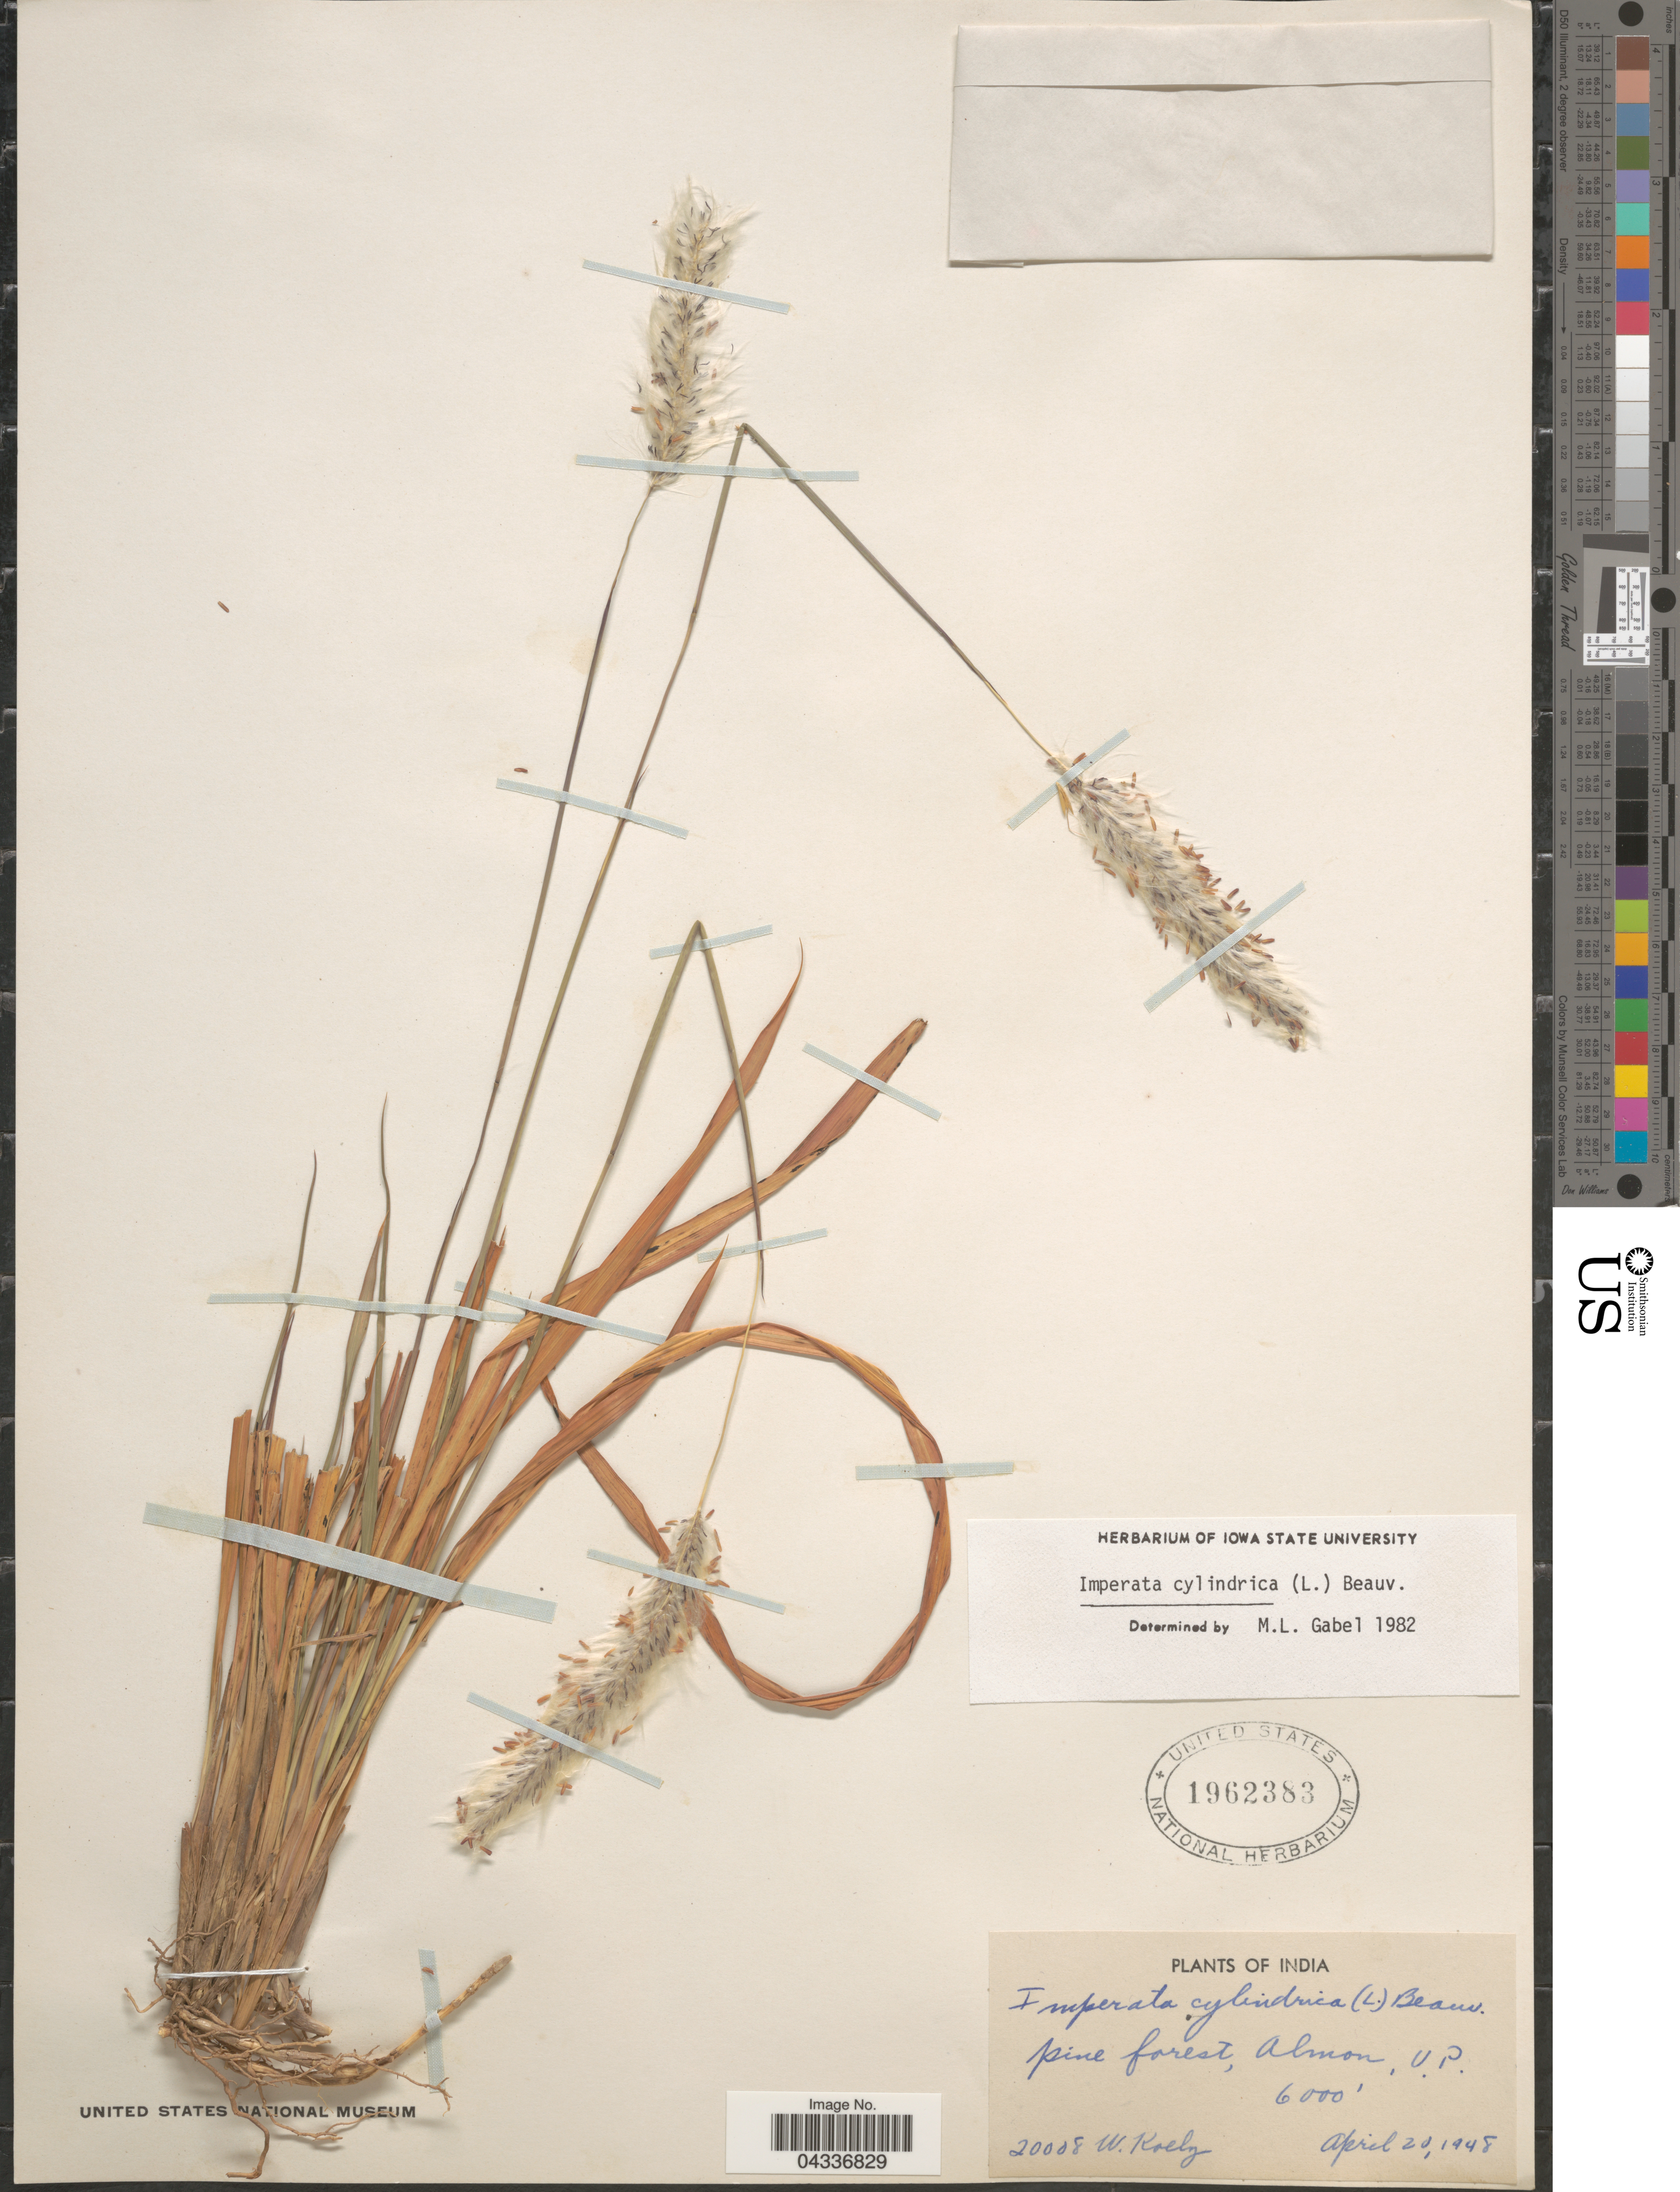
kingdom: Plantae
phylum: Tracheophyta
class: Liliopsida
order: Poales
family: Poaceae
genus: Imperata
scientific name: Imperata cylindrica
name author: (L.) P. Beauv.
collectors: W. Koelz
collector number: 20008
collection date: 1948-04-20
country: India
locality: Pine forest, Almon, U.P.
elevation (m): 1829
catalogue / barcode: US 1962383